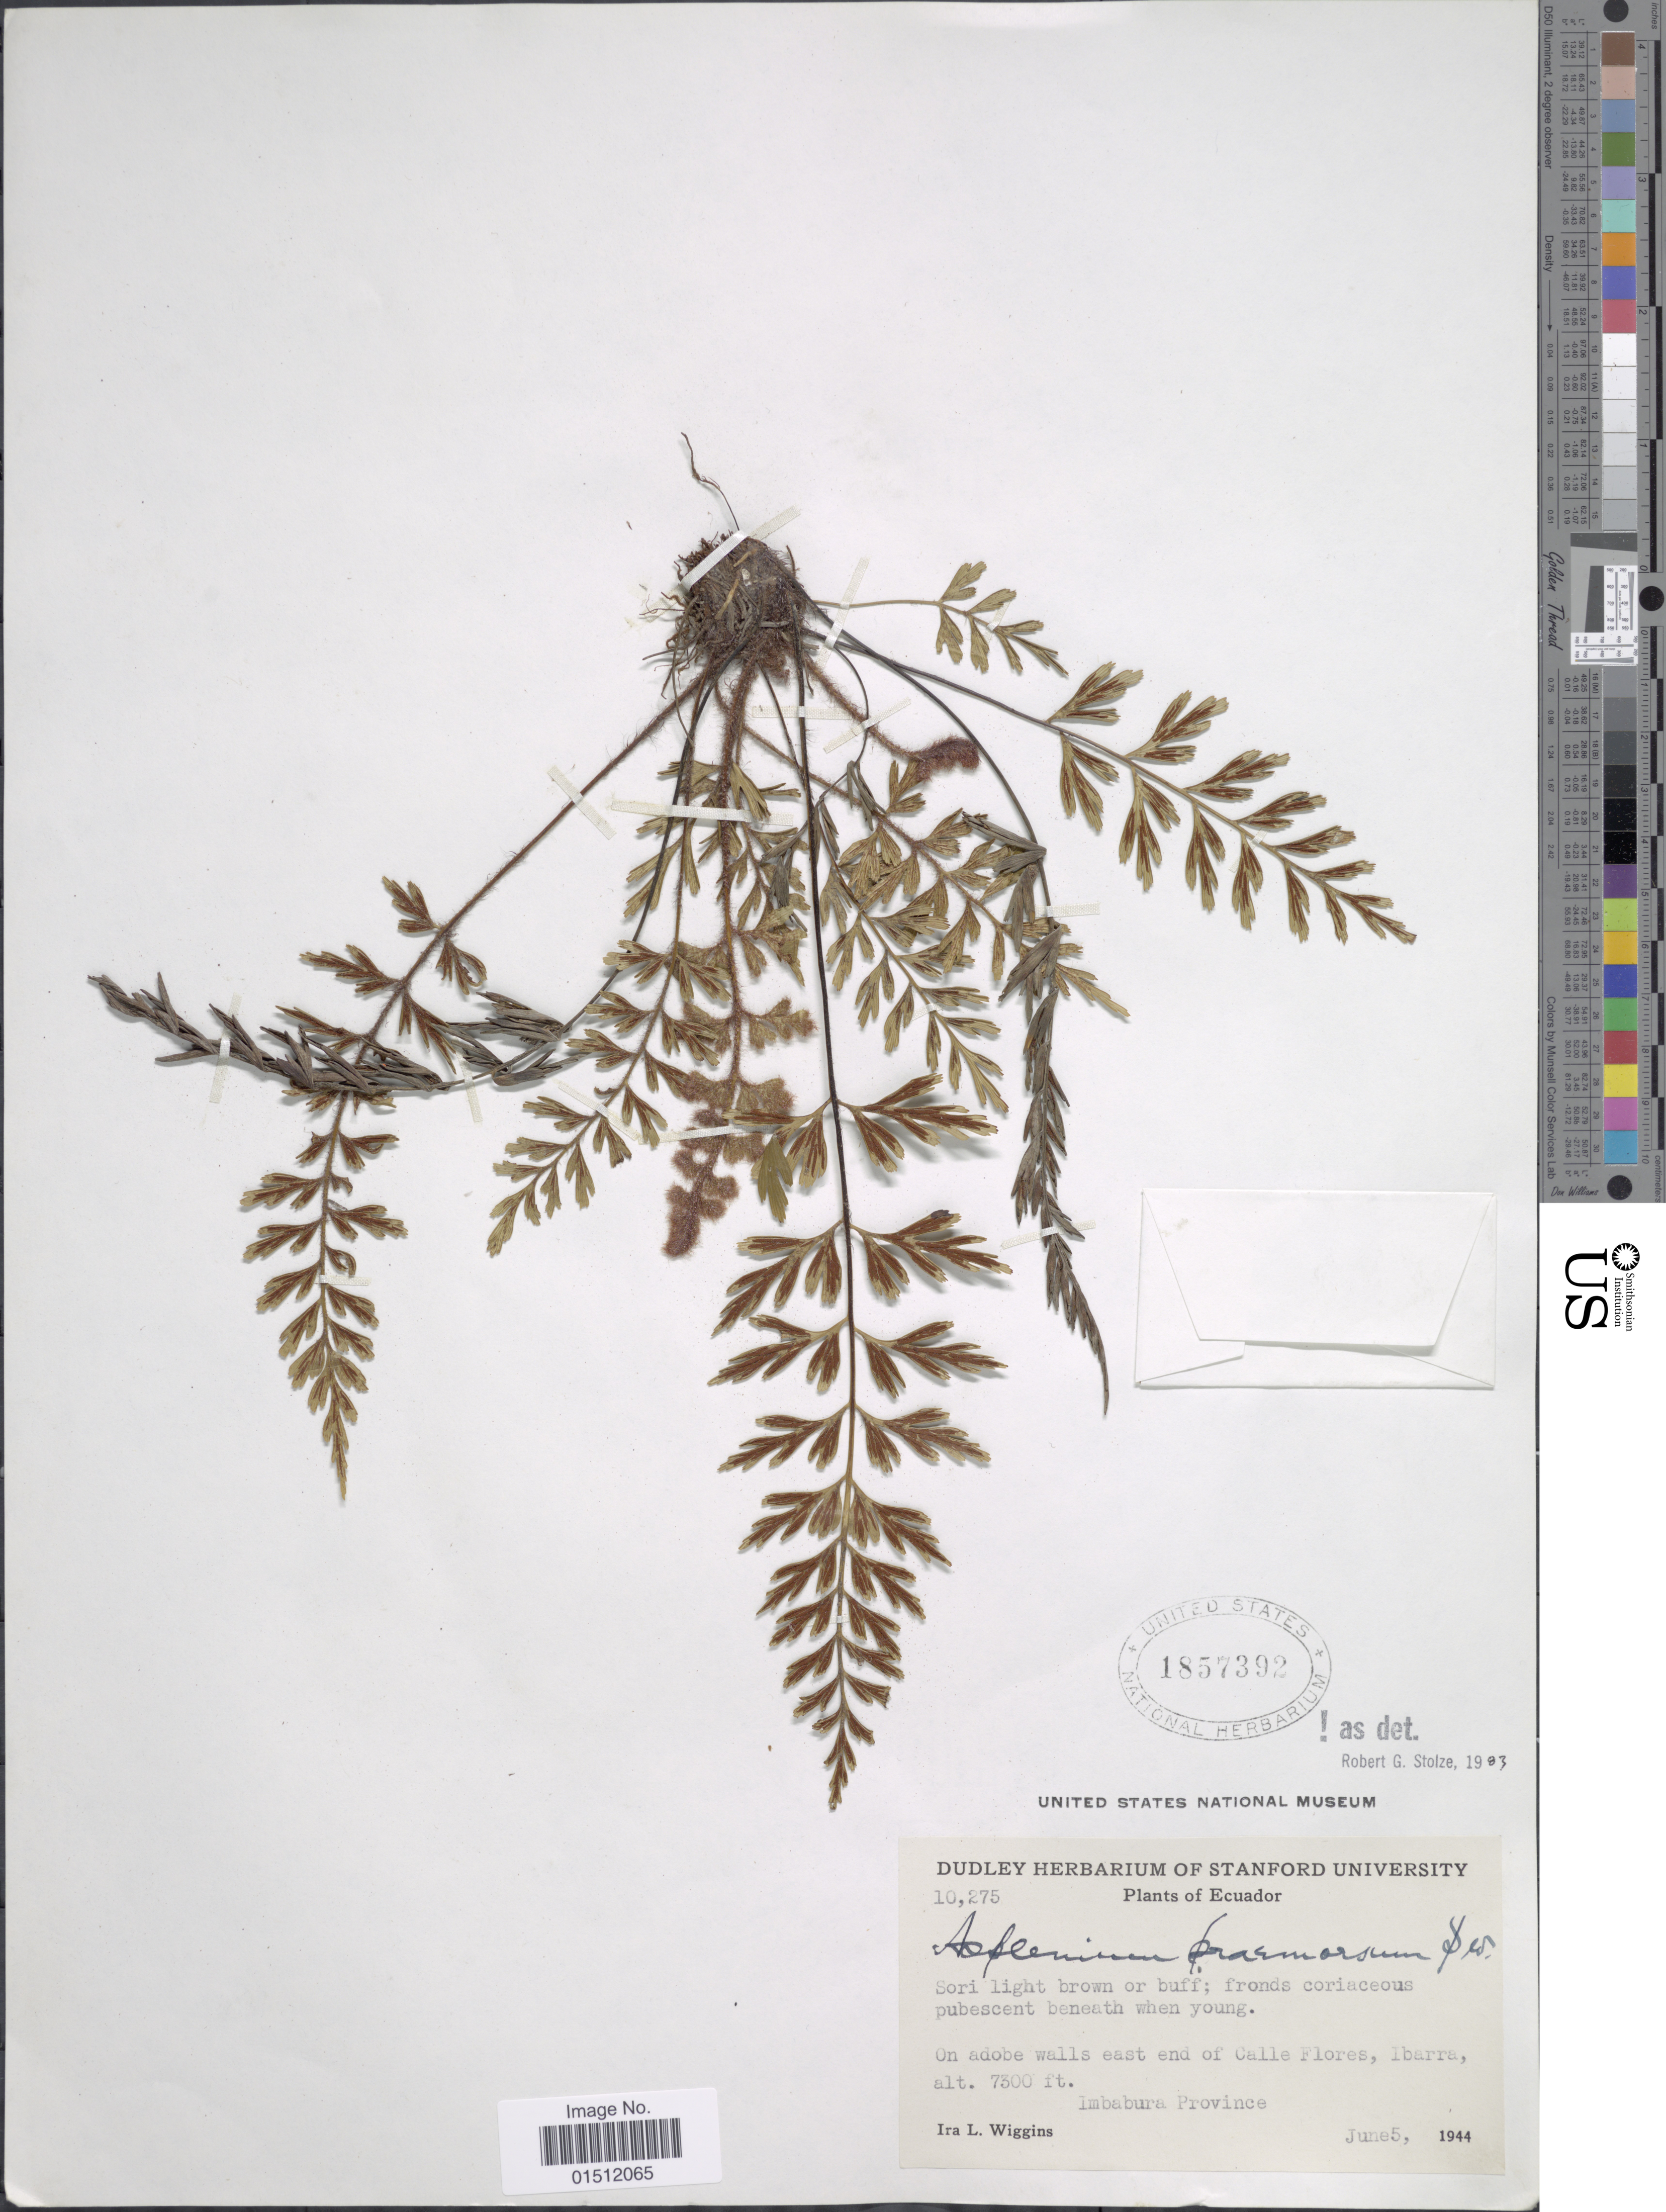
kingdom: Plantae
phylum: Tracheophyta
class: Polypodiopsida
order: Polypodiales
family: Aspleniaceae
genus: Asplenium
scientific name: Asplenium praemorsum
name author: Sw.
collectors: I. L. Wiggins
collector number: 10275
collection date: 1944-06-05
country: Ecuador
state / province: Imbabura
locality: On adobe walls east of Calle Flores, Ibarra. Imbabura Province.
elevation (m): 2225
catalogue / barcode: US 1857392